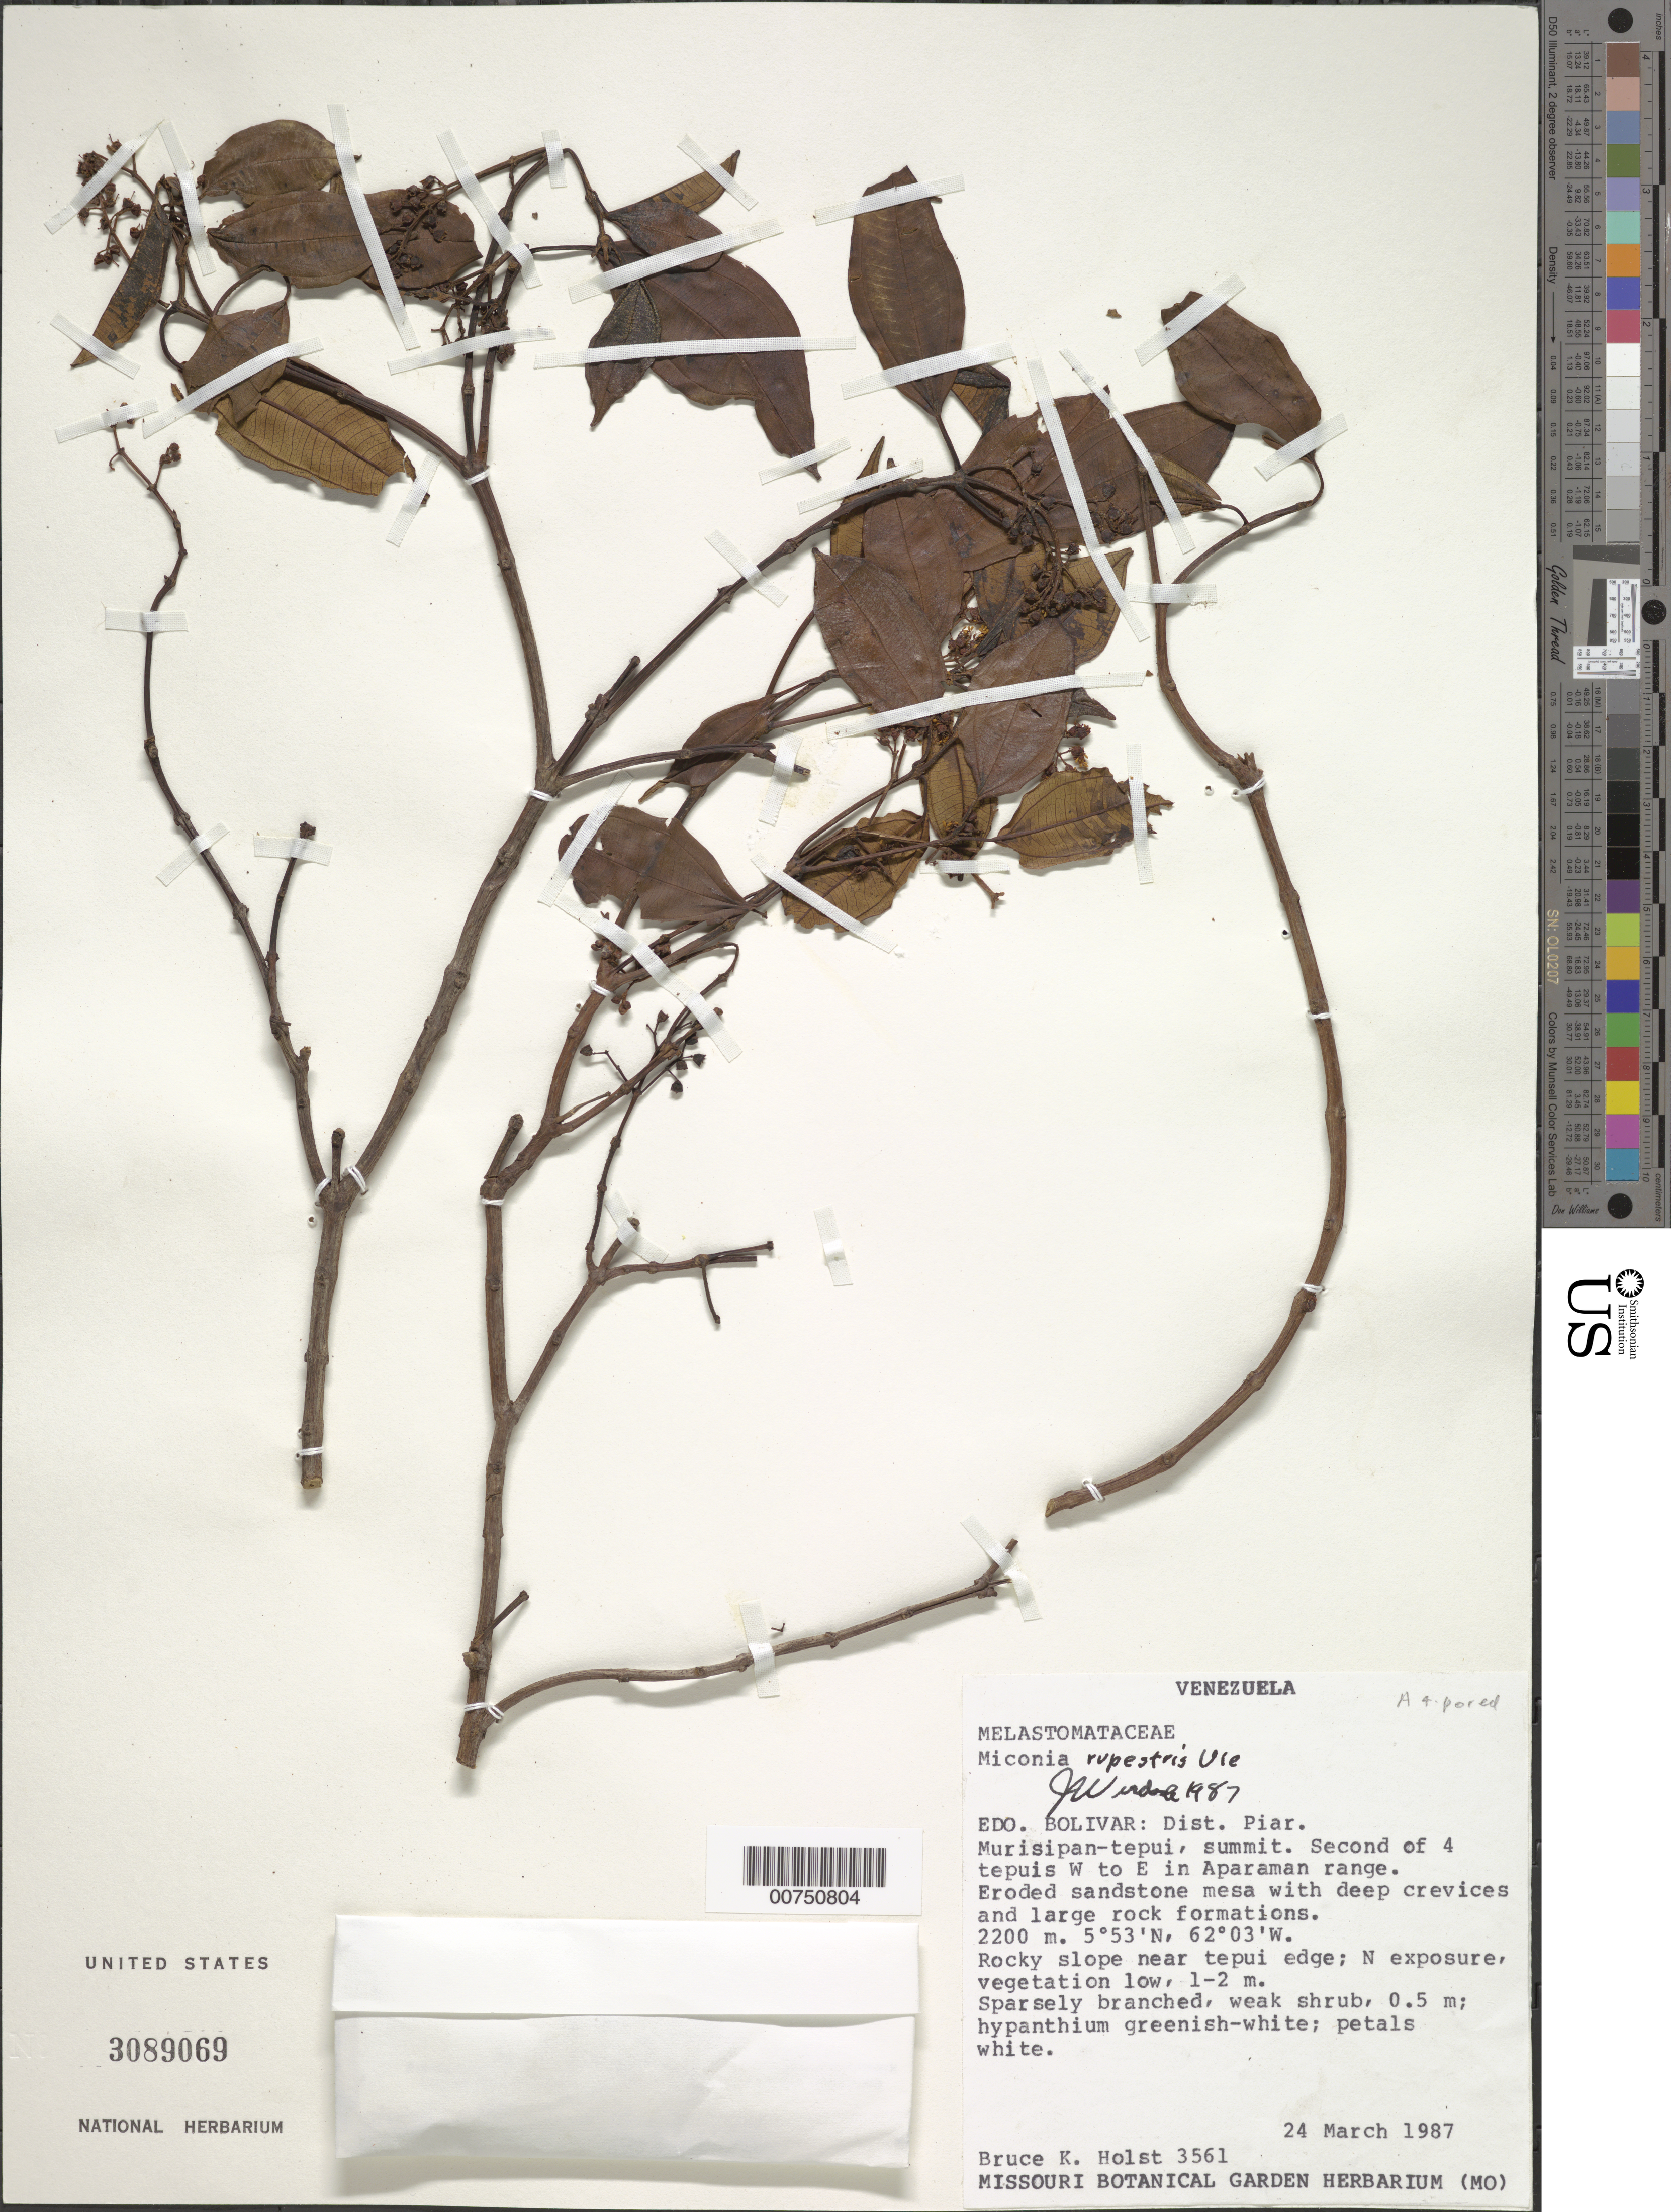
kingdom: Plantae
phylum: Tracheophyta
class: Magnoliopsida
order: Myrtales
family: Melastomataceae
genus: Miconia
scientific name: Miconia rupestris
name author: Ule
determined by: Wurdack, John J., (US), US (UNITED STATES)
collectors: B. Holst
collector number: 3561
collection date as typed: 24-Mar-87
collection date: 1987-03-24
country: Venezuela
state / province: Bolívar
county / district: Piar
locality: Murisipan-tepuí summit, 2nd of 4 tepuís in Aparaman-tepuí range from W to E, East of Auyan-tepuí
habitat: Eroded sandstone mesa with deep crevices, large rock formations; Bonnetia roraime moist recumbent forest; on rocks in shaded cracks and crevices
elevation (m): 2200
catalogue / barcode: US 3089069